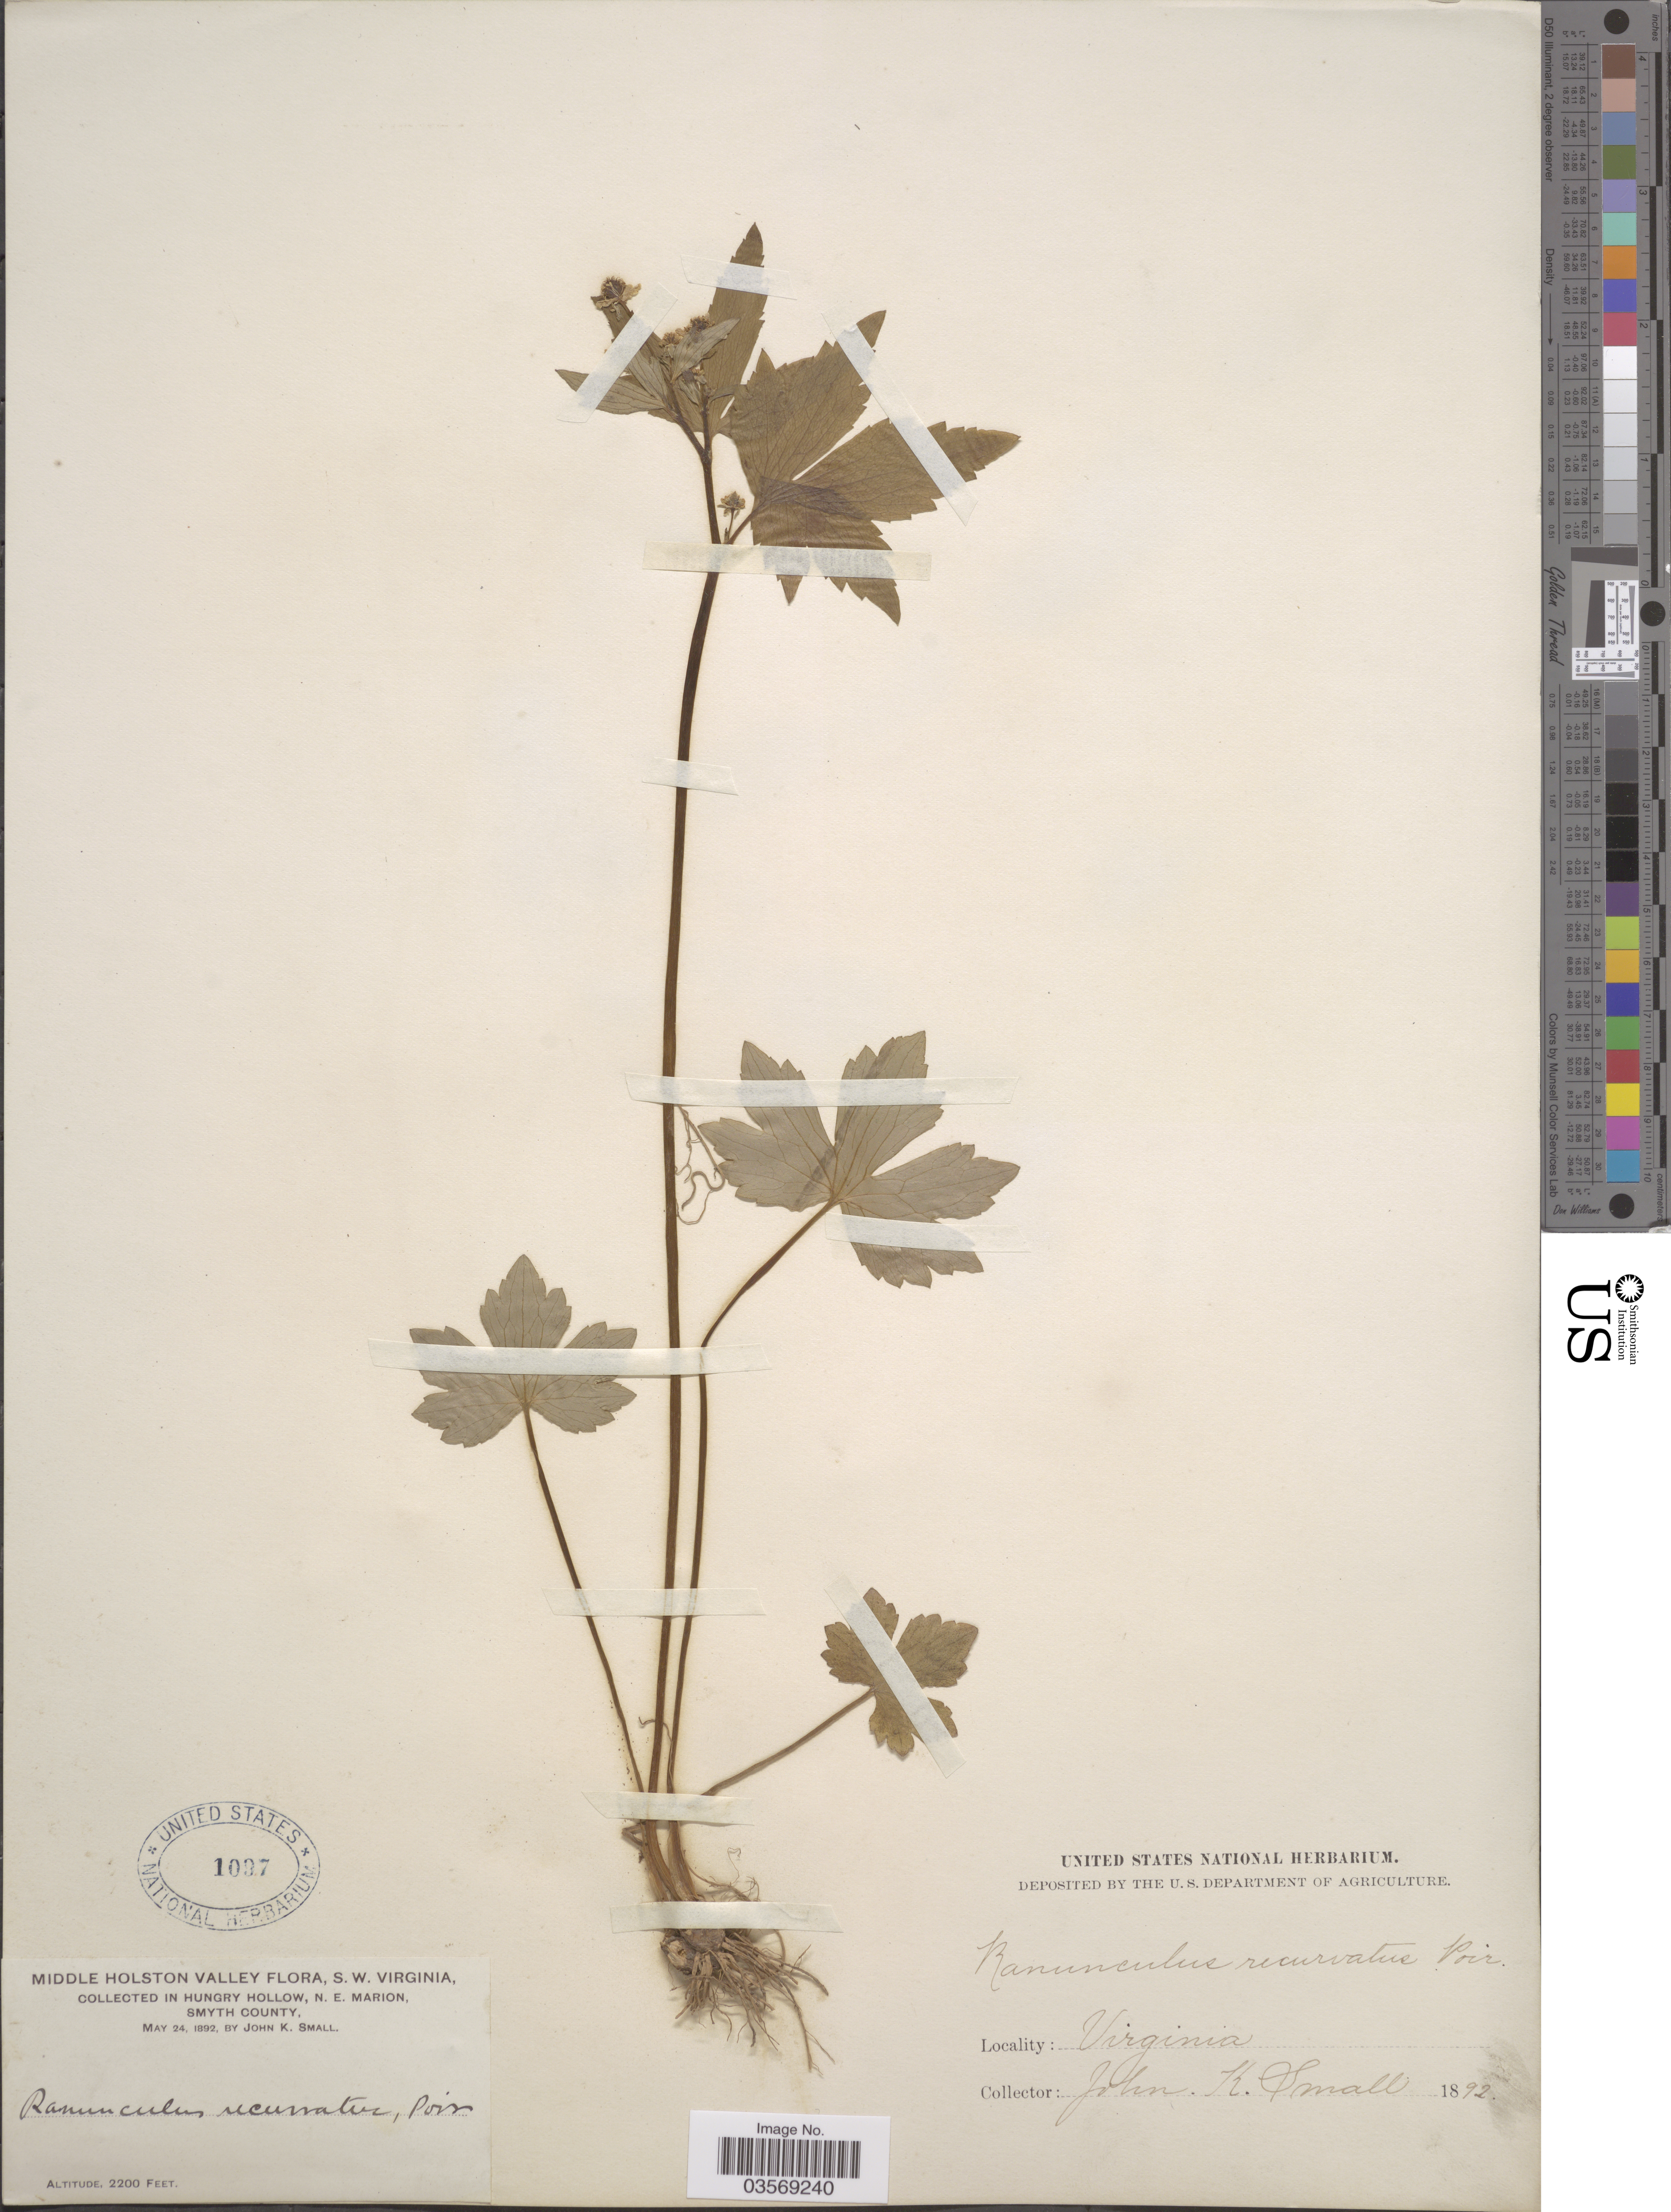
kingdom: Plantae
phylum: Tracheophyta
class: Magnoliopsida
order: Ranunculales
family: Ranunculaceae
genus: Ranunculus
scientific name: Ranunculus recurvatus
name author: Poir.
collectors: J. K. Small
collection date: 1892-05-24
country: United States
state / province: Virginia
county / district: Smyth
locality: Middle Holston Valley. S. W. Virginia. Hungry Hollow, N. E. Marion, Smyth County.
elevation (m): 671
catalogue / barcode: US 1097